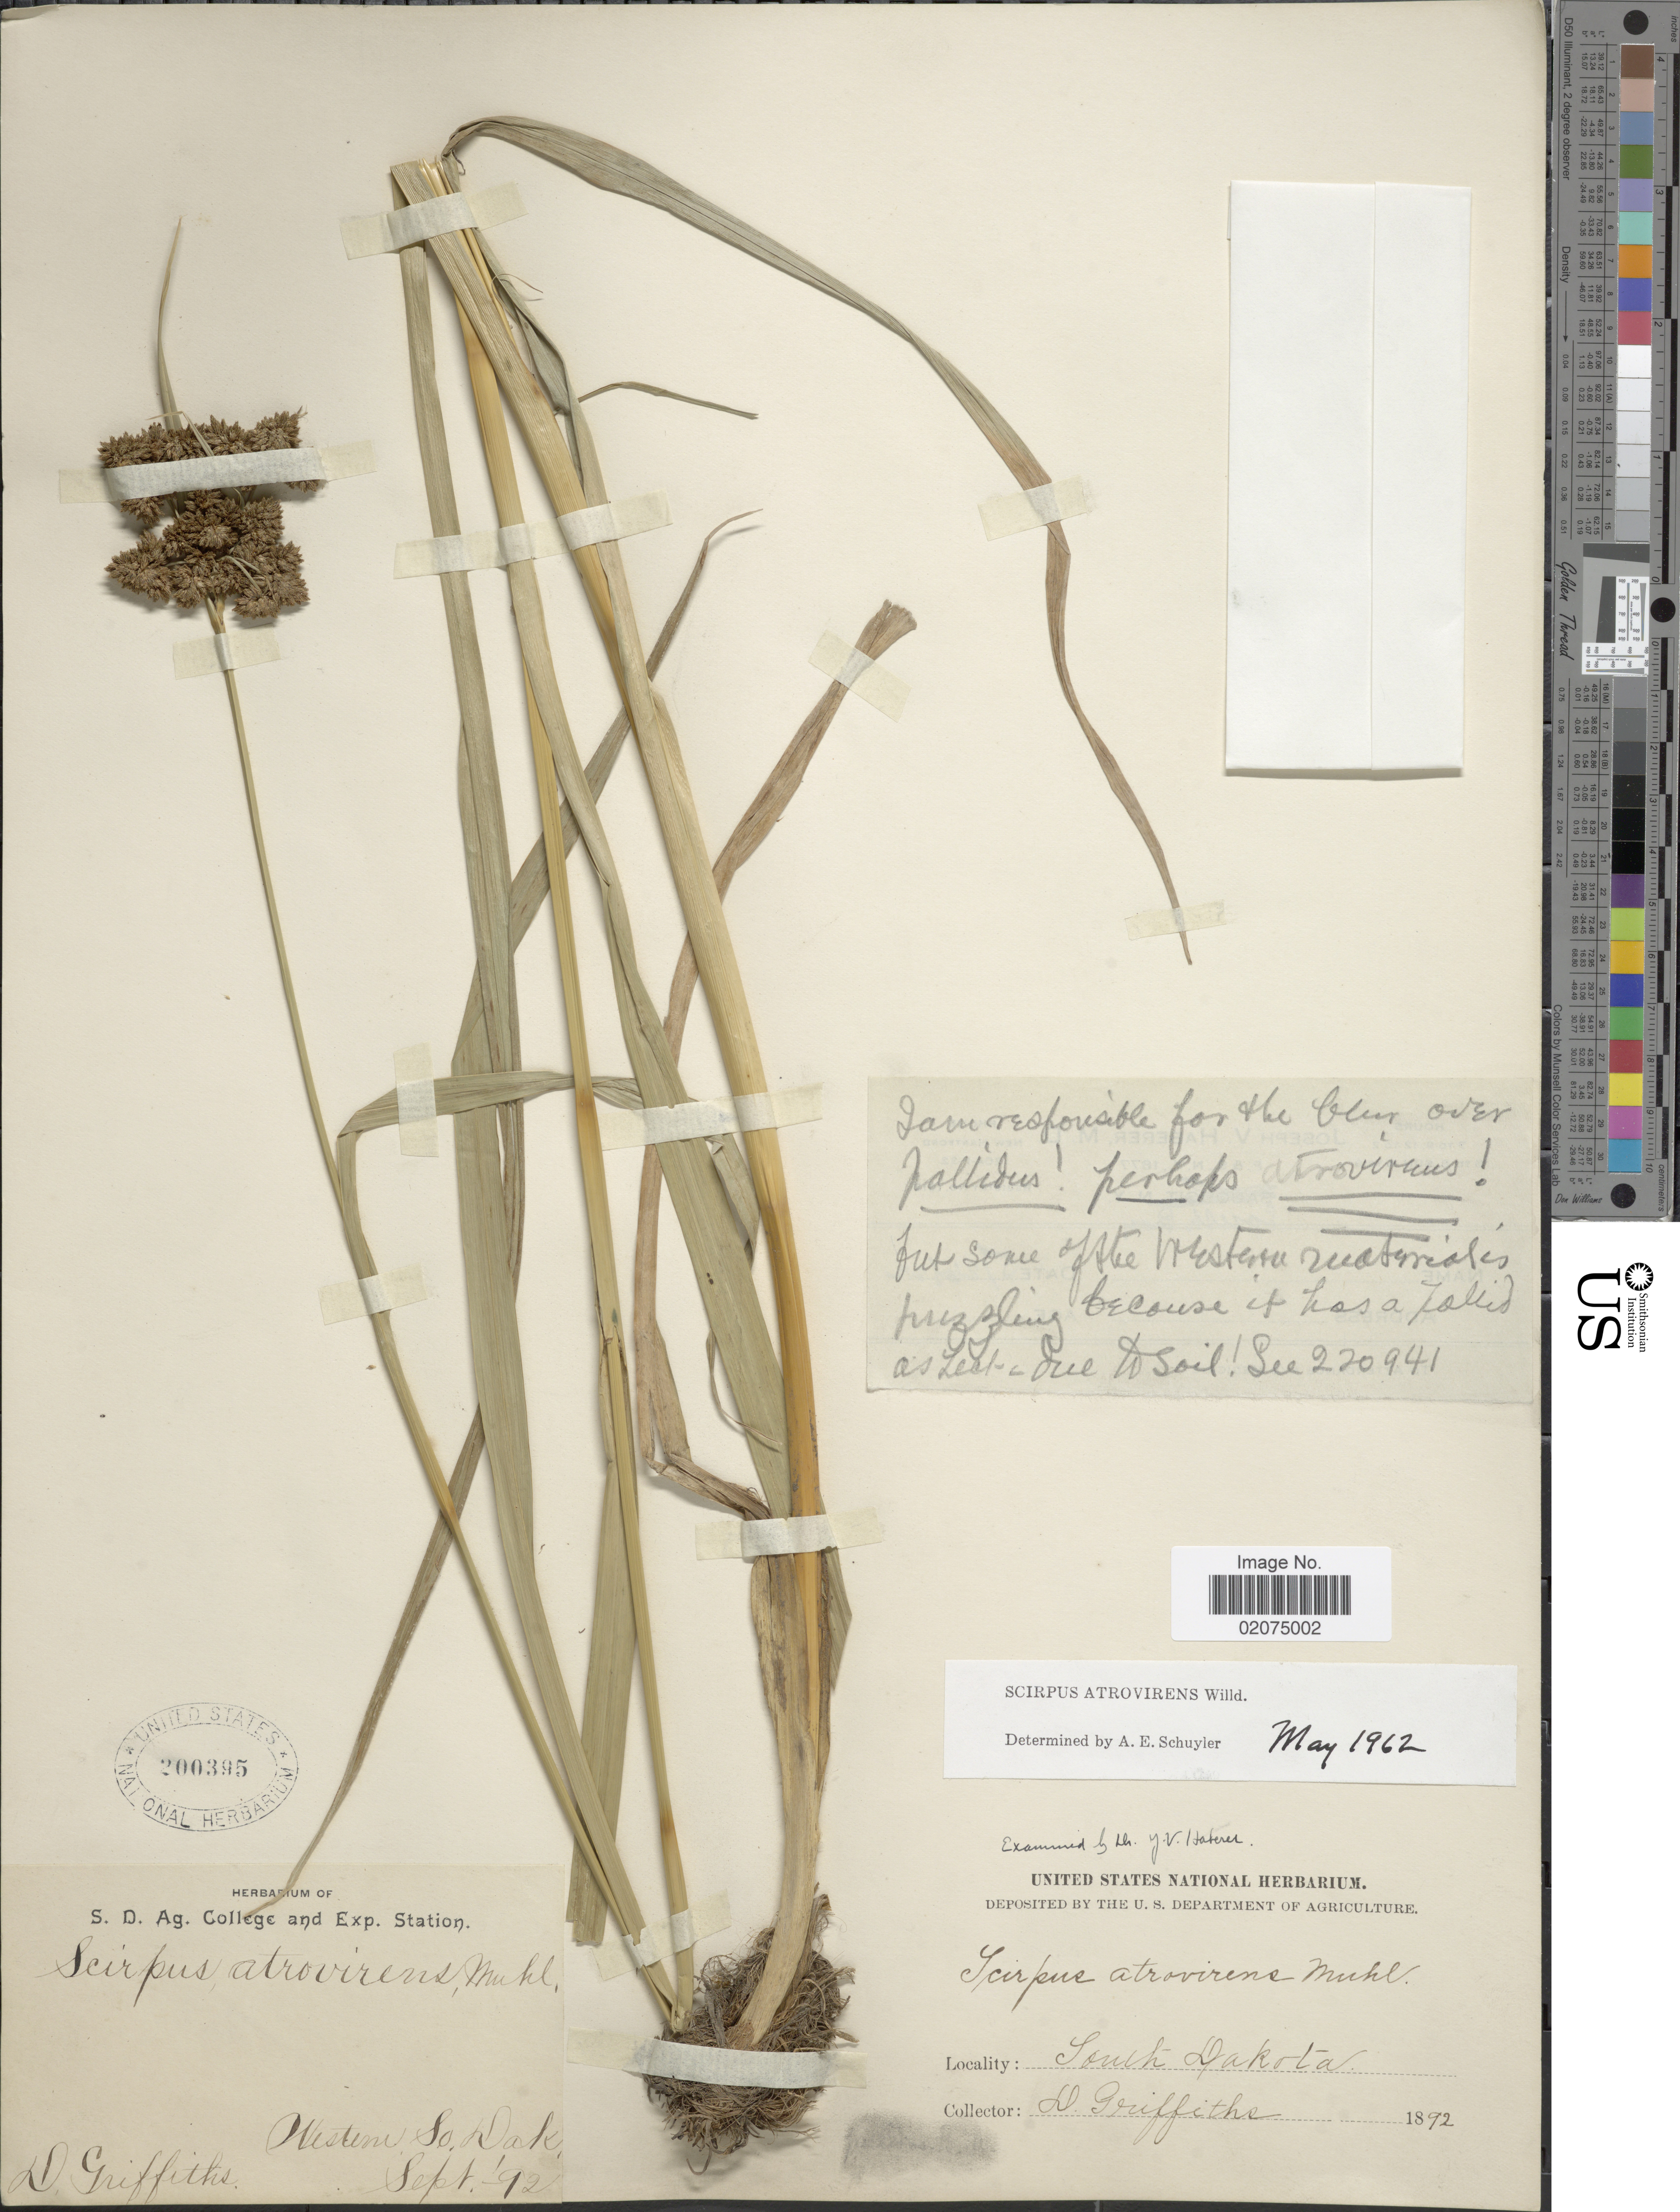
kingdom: Plantae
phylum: Tracheophyta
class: Liliopsida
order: Poales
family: Cyperaceae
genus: Scirpus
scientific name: Scirpus atrovirens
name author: Willd.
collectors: D. Griffiths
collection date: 1892-09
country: United States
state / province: South Dakota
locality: Western So. Dak.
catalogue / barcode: US 200395